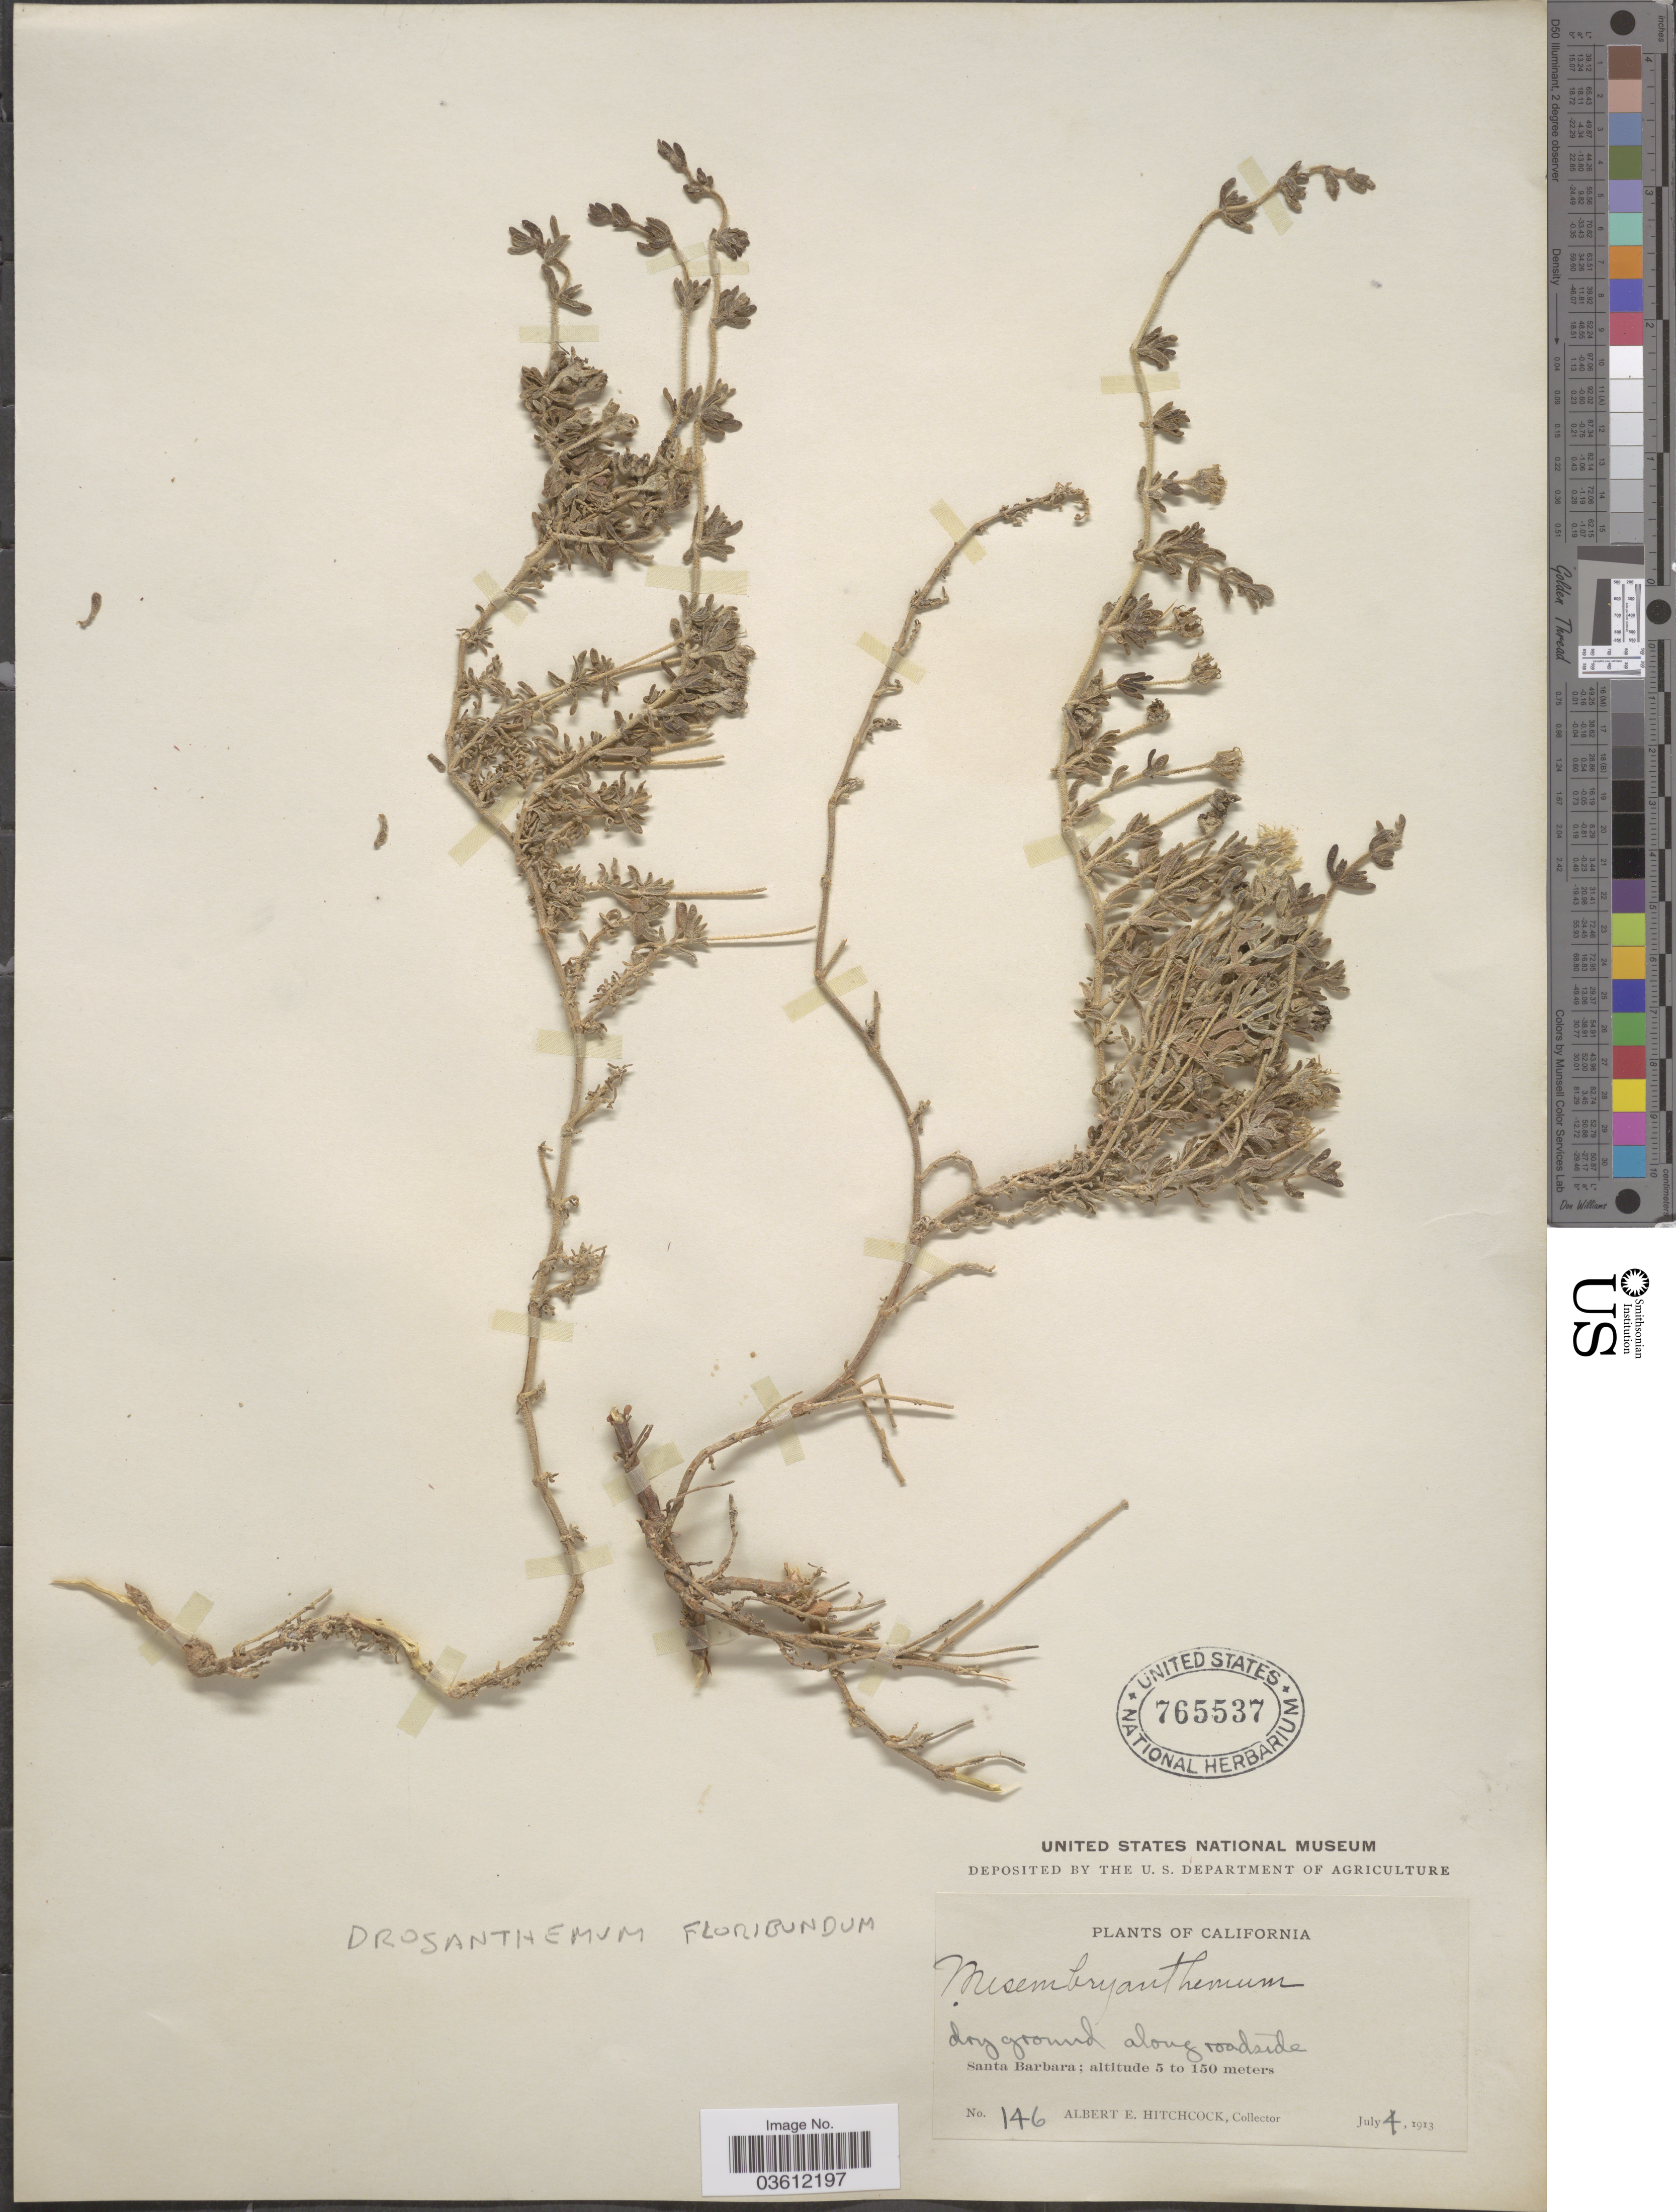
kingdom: Plantae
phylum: Tracheophyta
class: Magnoliopsida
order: Caryophyllales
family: Aizoaceae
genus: Mesembryanthemum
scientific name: Mesembryanthemum sp.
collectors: A. Hitchcock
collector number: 146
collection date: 1913-07-04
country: United States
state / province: California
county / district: Santa Barbara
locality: Santa Barbara.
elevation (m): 5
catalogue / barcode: US 765537